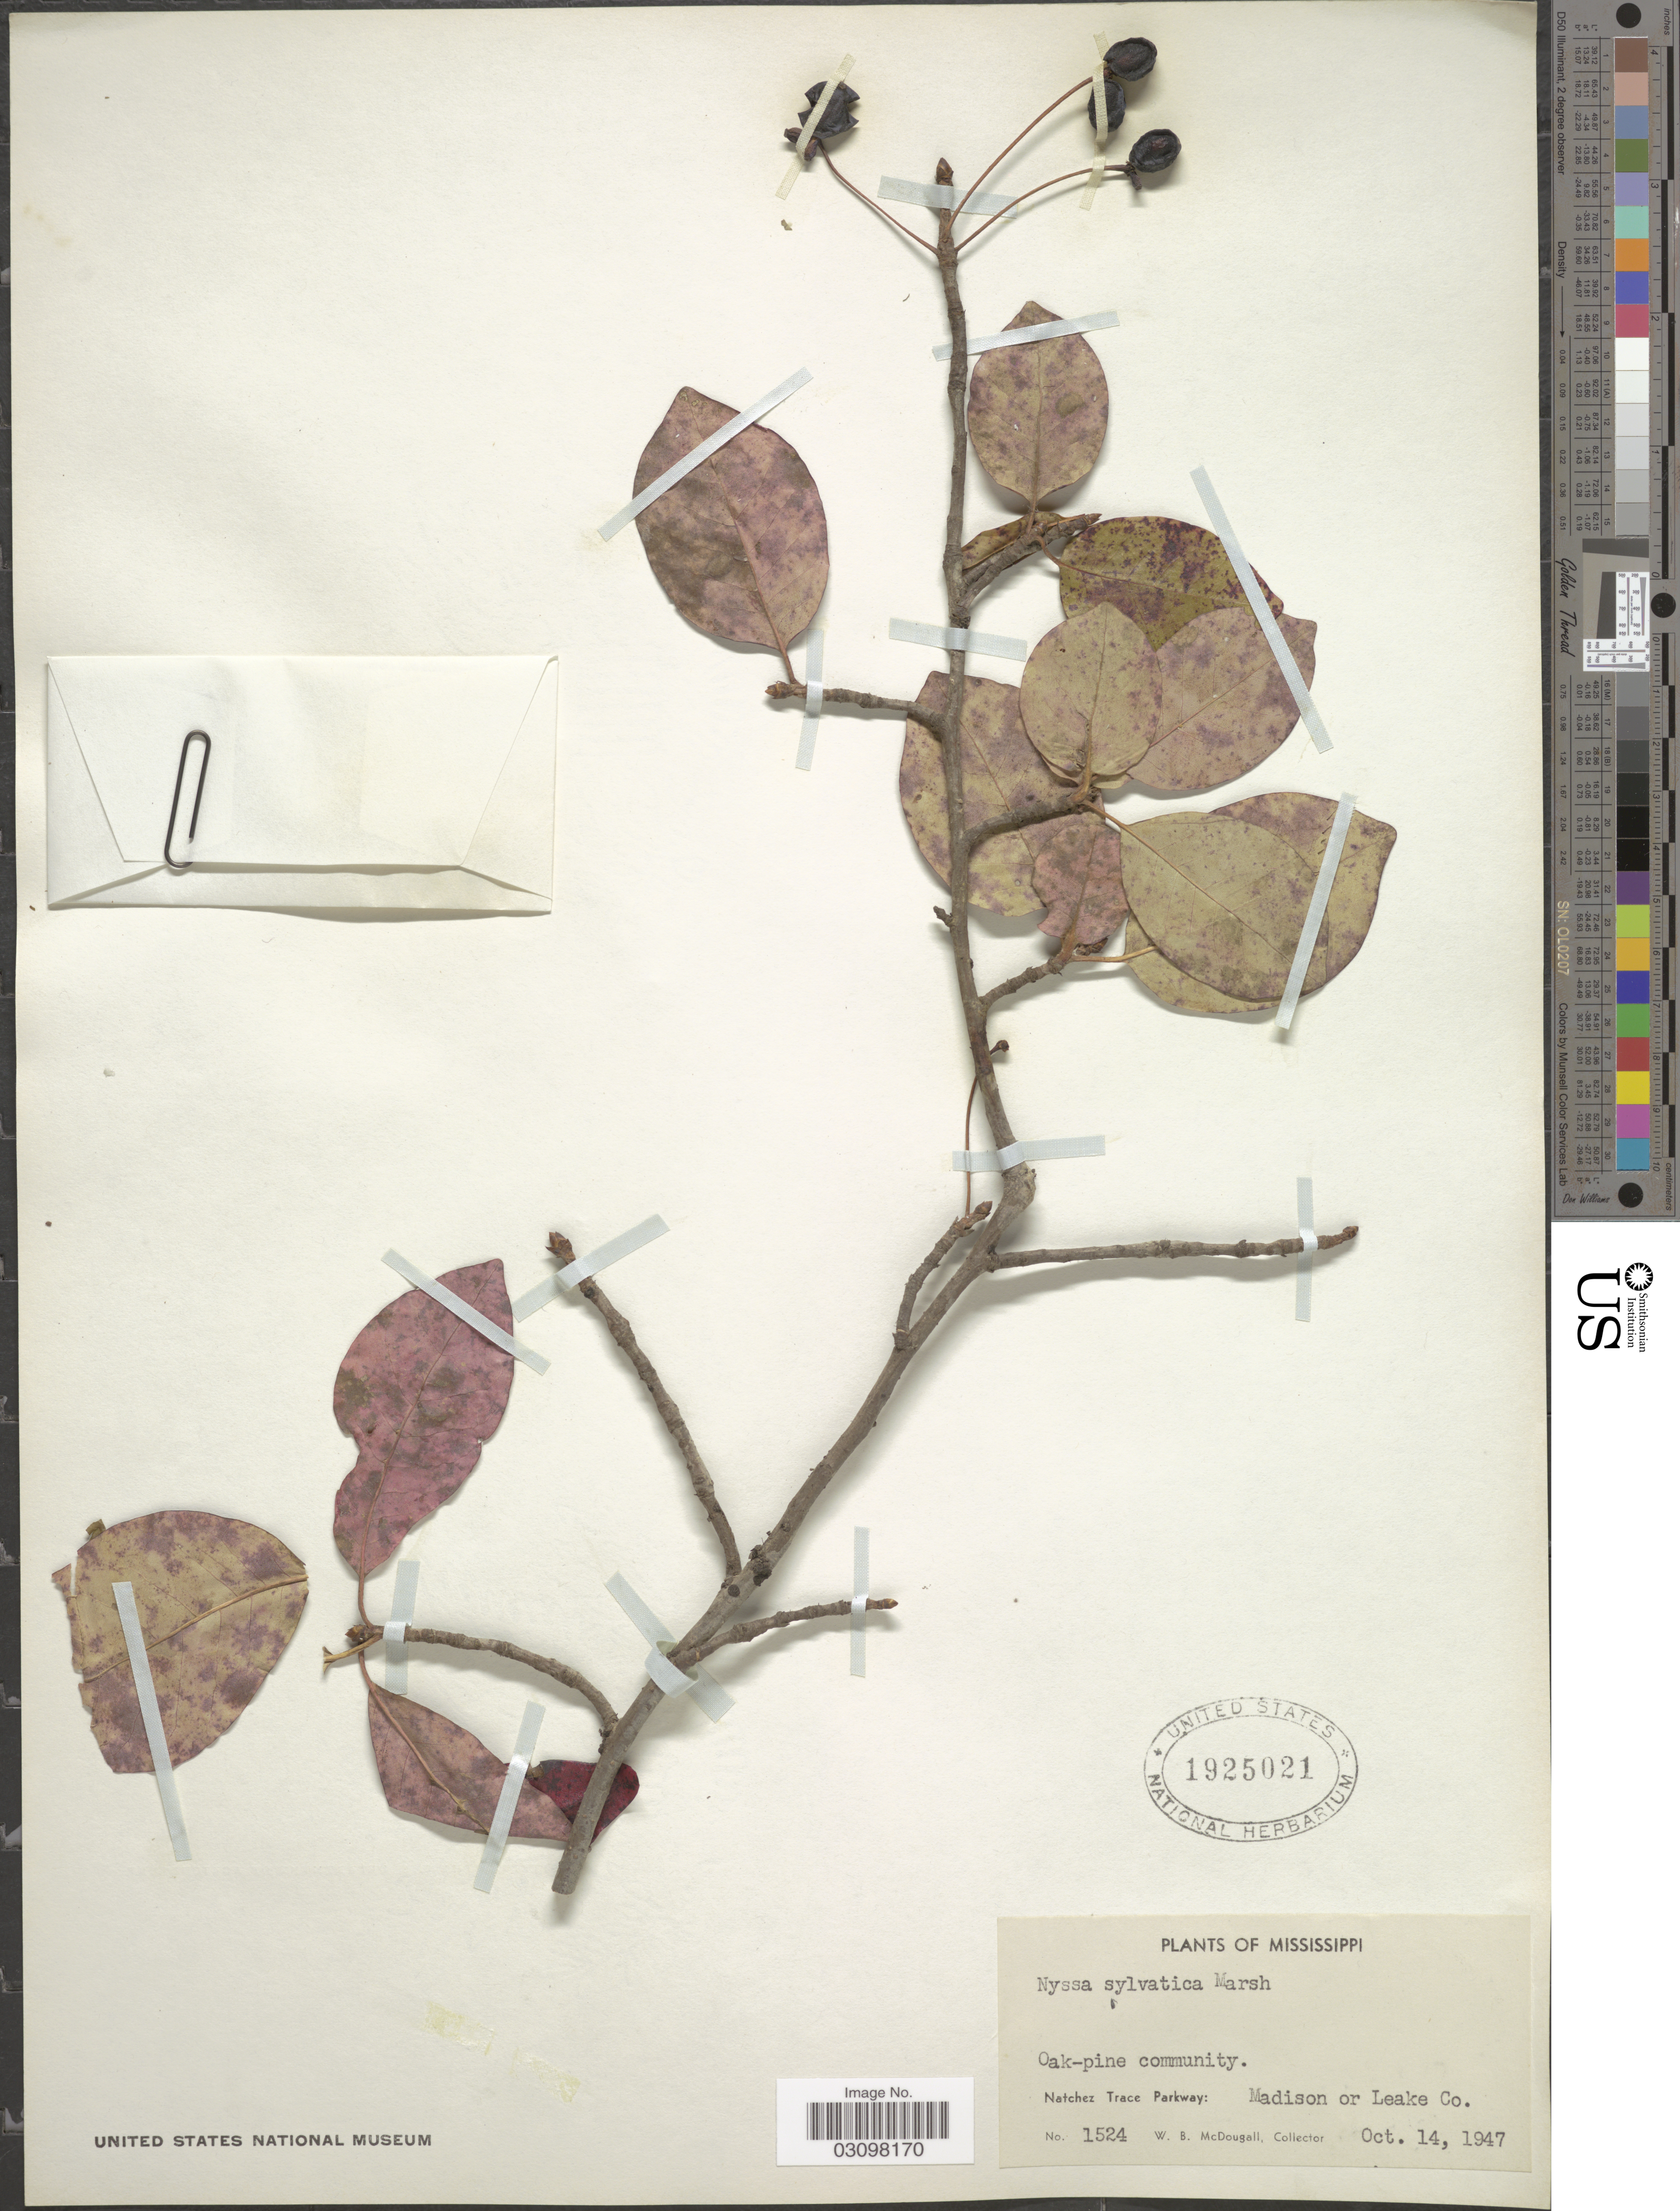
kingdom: Plantae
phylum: Tracheophyta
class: Magnoliopsida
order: Cornales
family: Nyssaceae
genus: Nyssa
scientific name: Nyssa sylvatica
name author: Marshall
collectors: W. B. McDougall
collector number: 1524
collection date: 1947-10-14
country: United States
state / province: Mississippi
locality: Oak-pine community. Natchez Trace Parkway: Madison or Leake Co.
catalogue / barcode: US 1925021